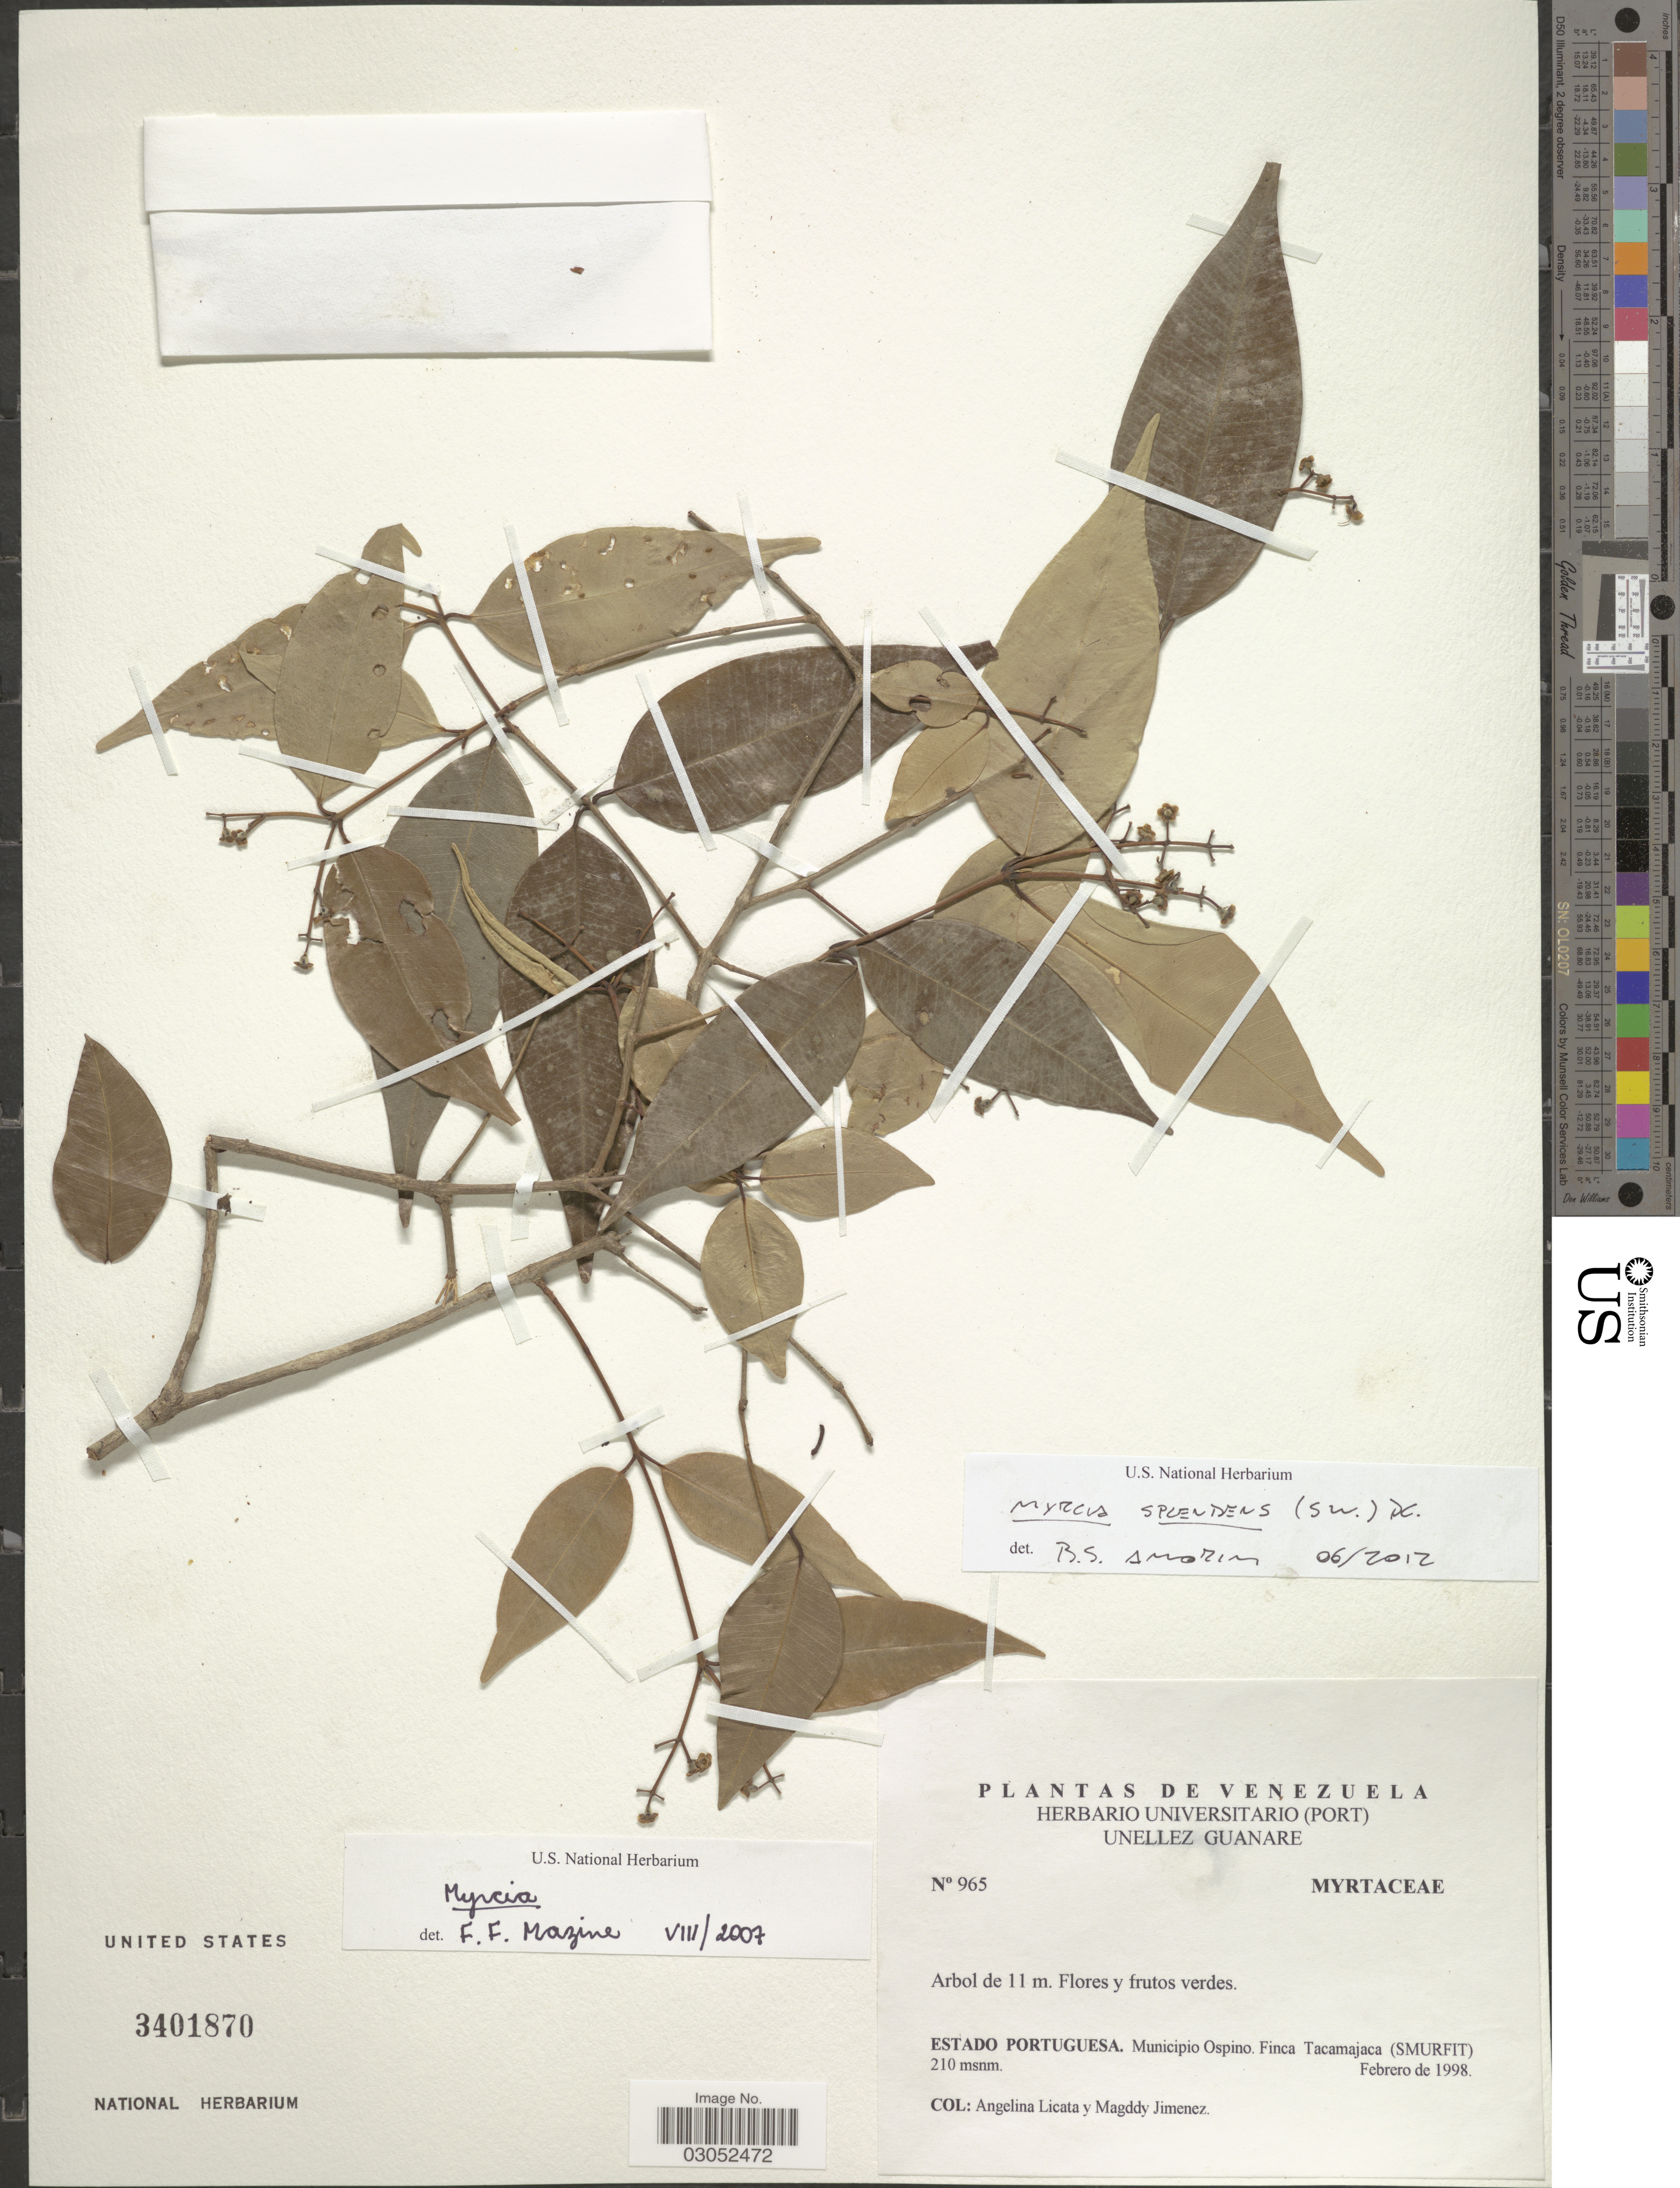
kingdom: Plantae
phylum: Tracheophyta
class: Magnoliopsida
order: Myrtales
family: Myrtaceae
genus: Myrcia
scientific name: Myrcia splendens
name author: (Sw.) DC.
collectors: A. Licata & M. Jimenez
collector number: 965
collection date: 1998-02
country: Venezuela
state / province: Portuguesa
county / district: Ospino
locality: Finca Tacamajaca (SMURFIT)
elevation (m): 210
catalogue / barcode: US 3401870